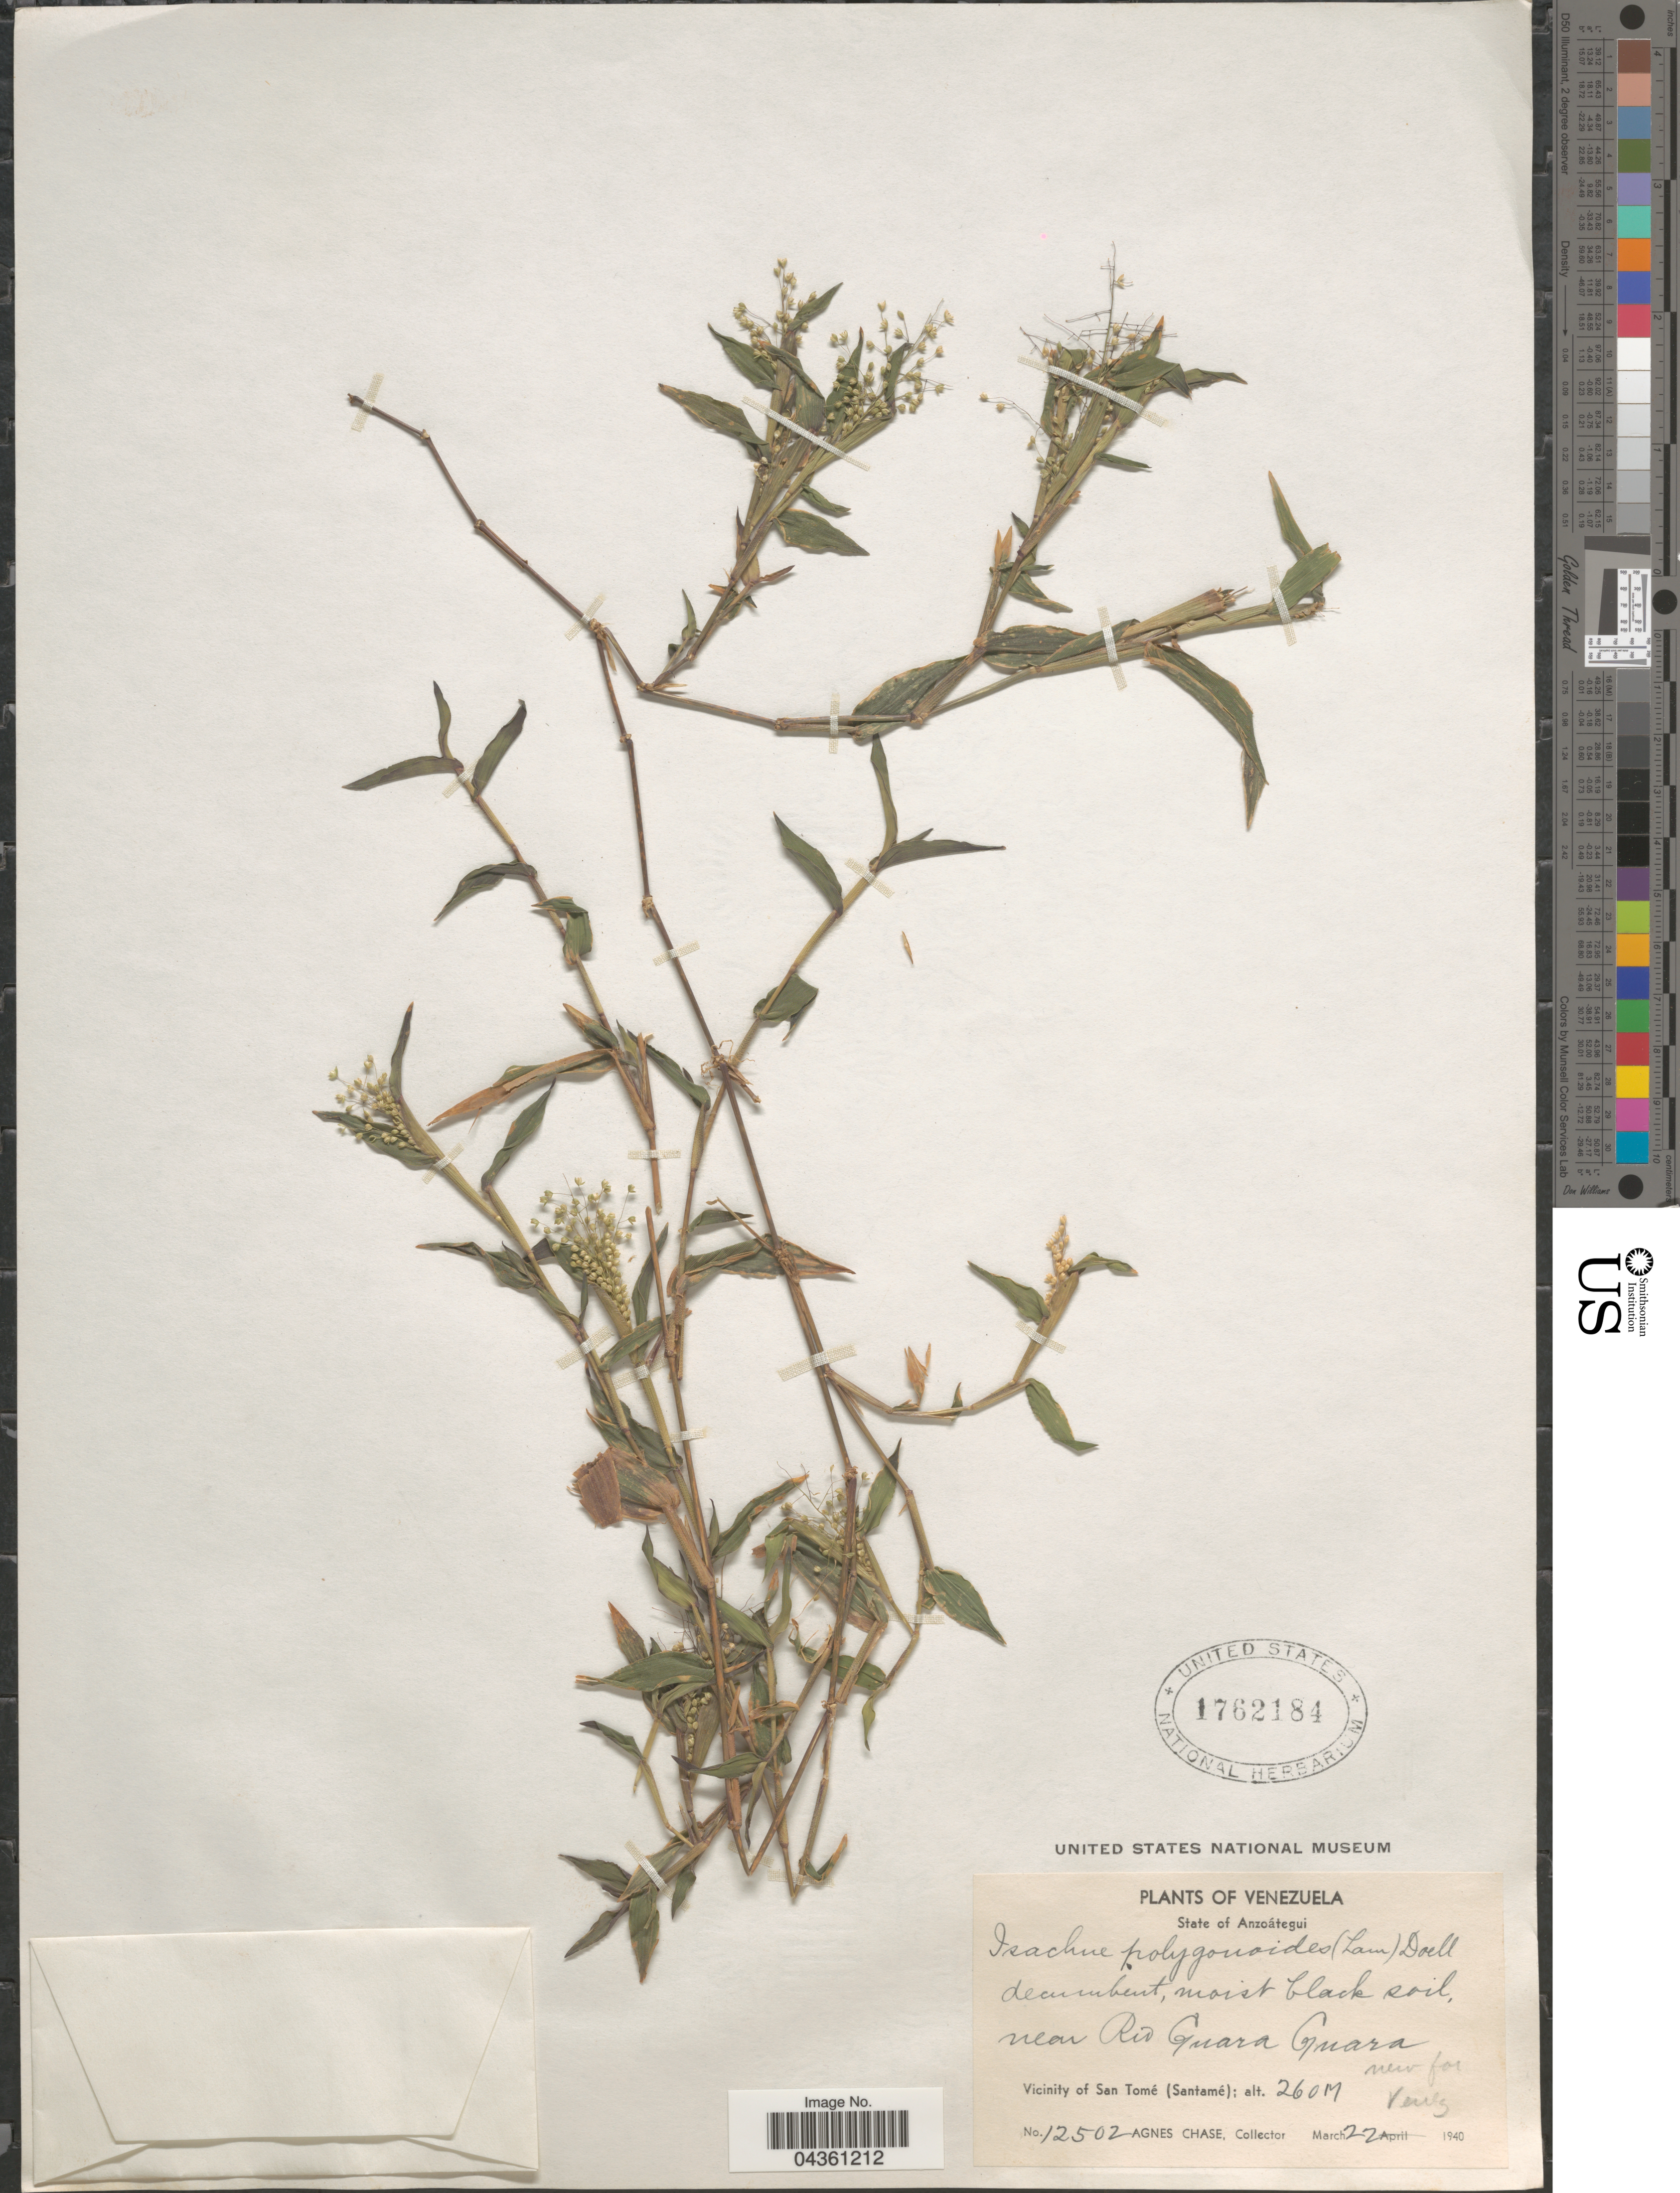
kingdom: Plantae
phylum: Tracheophyta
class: Liliopsida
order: Poales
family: Poaceae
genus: Isachne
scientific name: Isachne polygonoides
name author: (Lam.) Döll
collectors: A. Chase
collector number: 12502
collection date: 1940-03-22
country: Venezuela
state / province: Anzoategui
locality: Near Rio Guara Guara. Vicinity of San Tomé (Santamé).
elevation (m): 260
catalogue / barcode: US 1762184